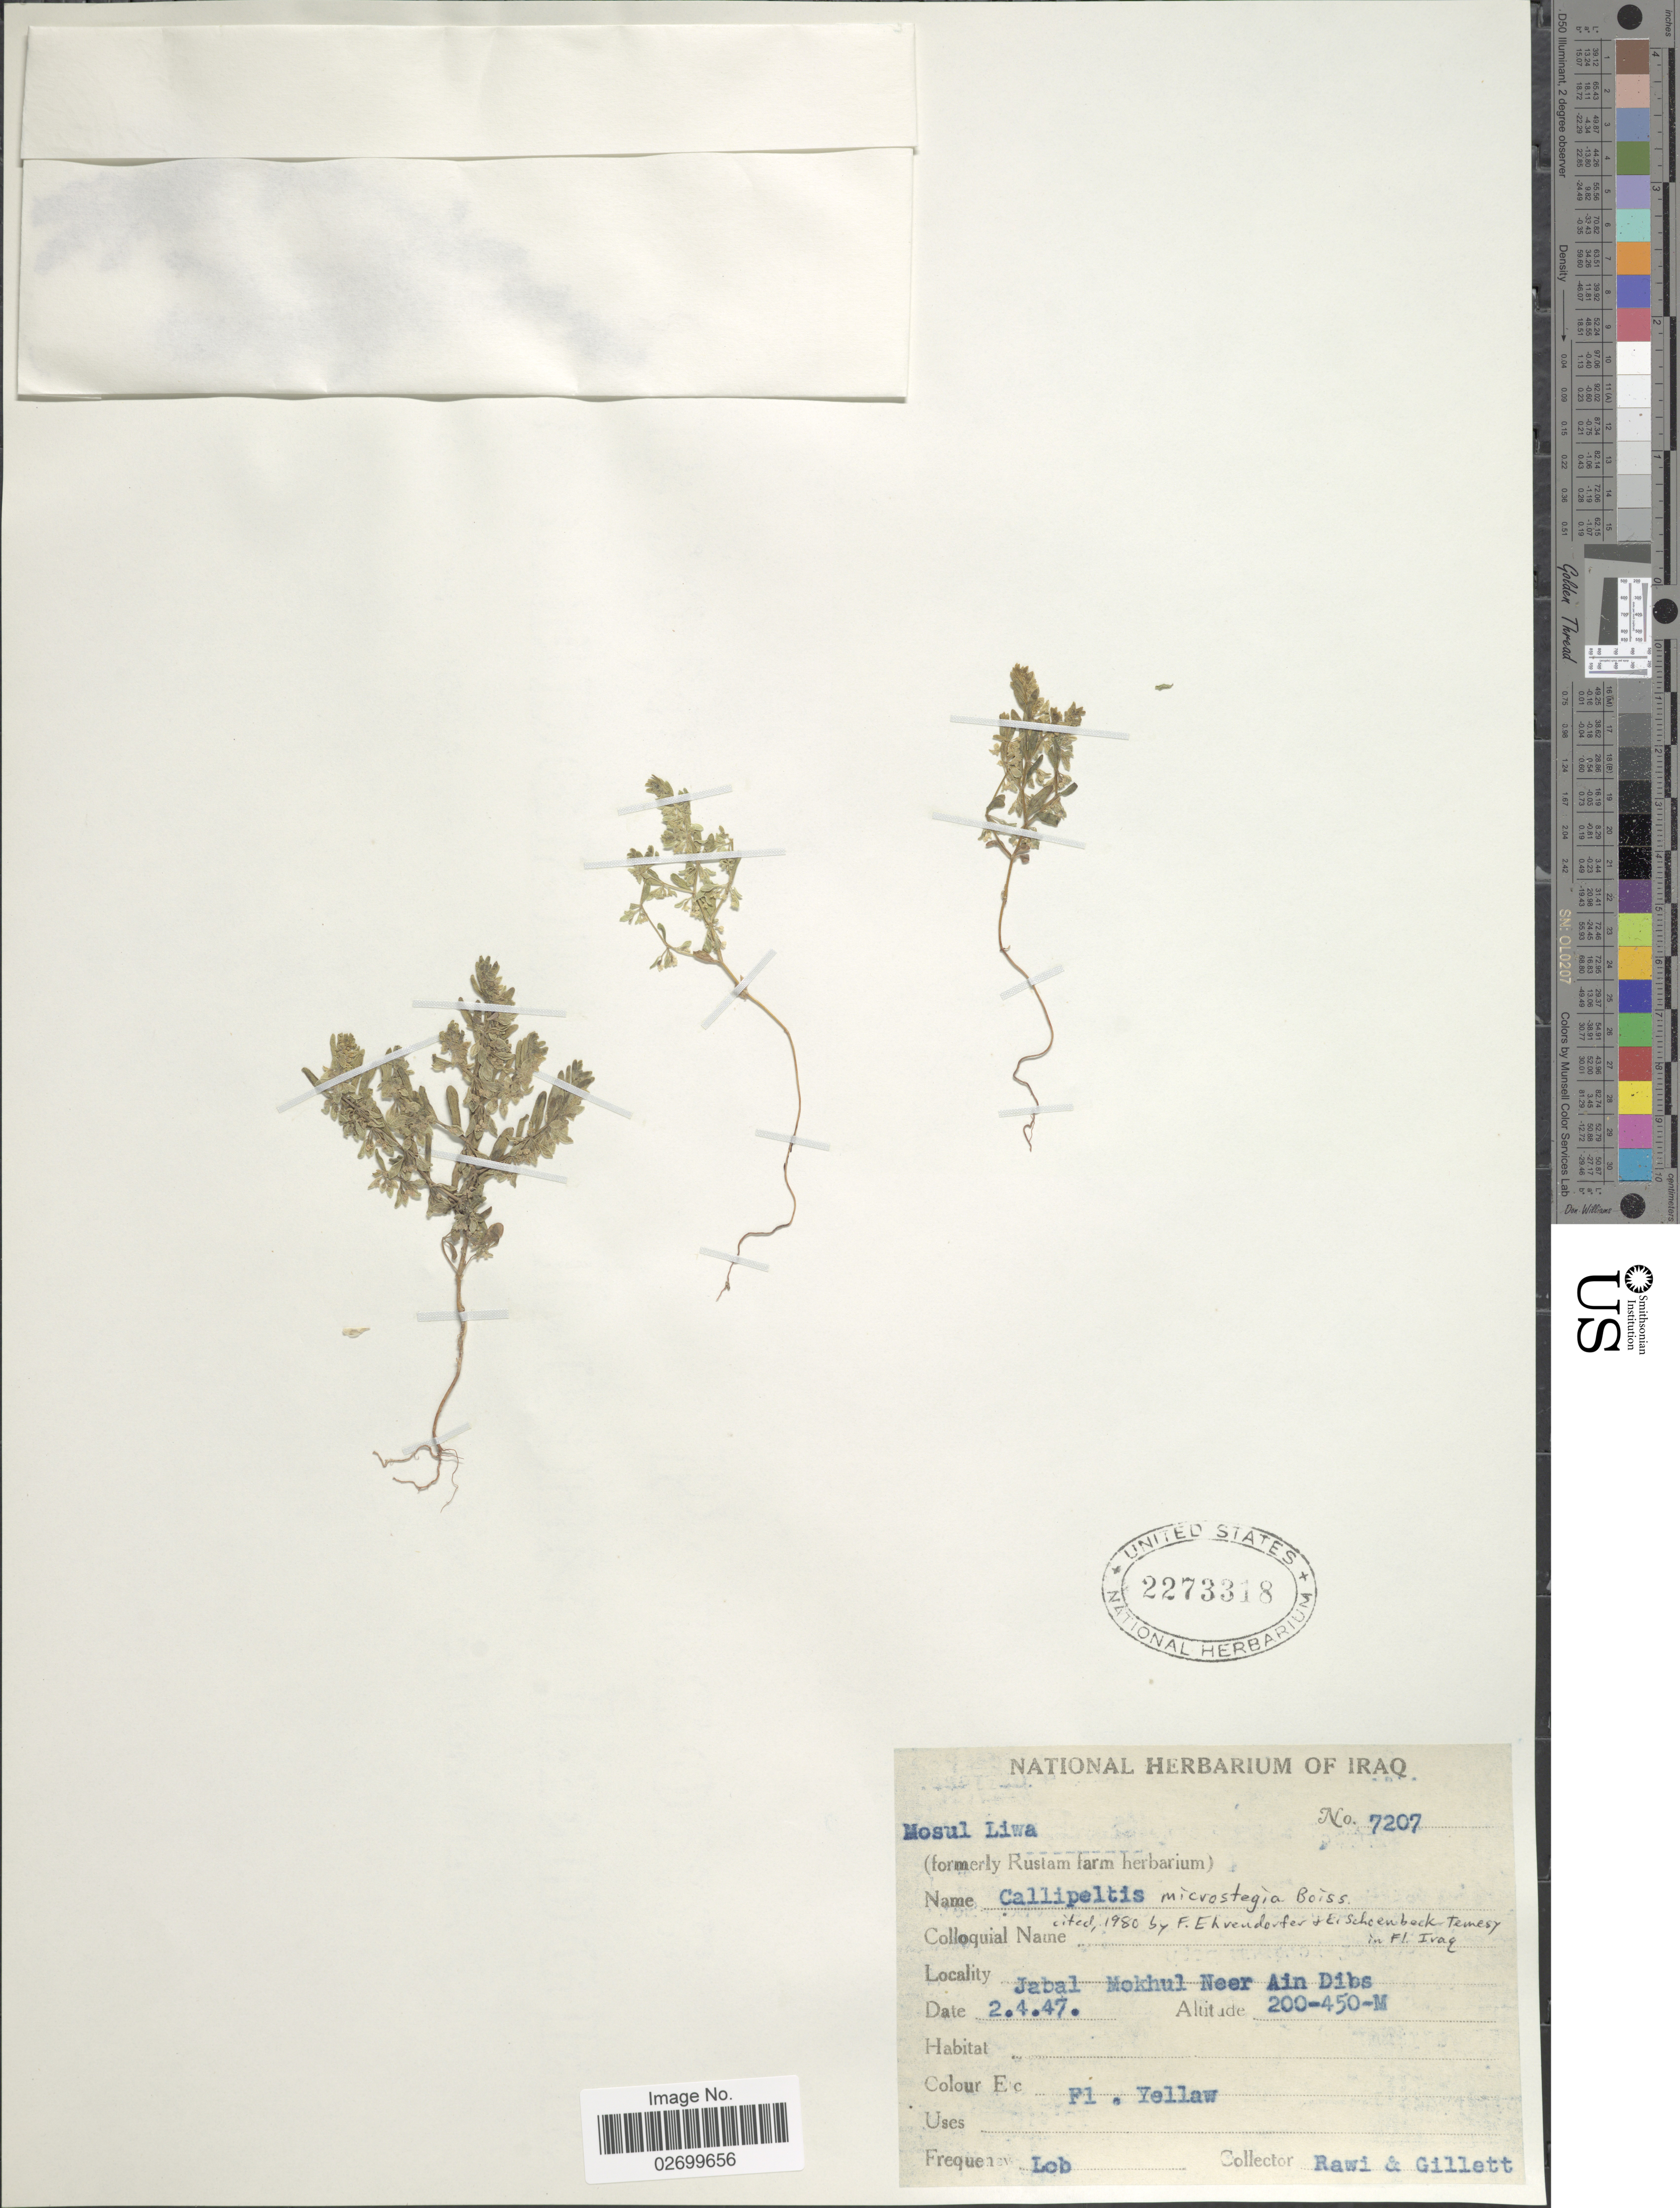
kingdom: Plantae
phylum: Tracheophyta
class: Magnoliopsida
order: Gentianales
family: Rubiaceae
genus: Callipeltis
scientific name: Callipeltis microstegia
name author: Boiss.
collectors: -. Rawi & Gillett, --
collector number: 7207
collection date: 1947-04-02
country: Iraq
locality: Jabal Mokhul Near Ain Dibs.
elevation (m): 200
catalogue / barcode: US 2273318